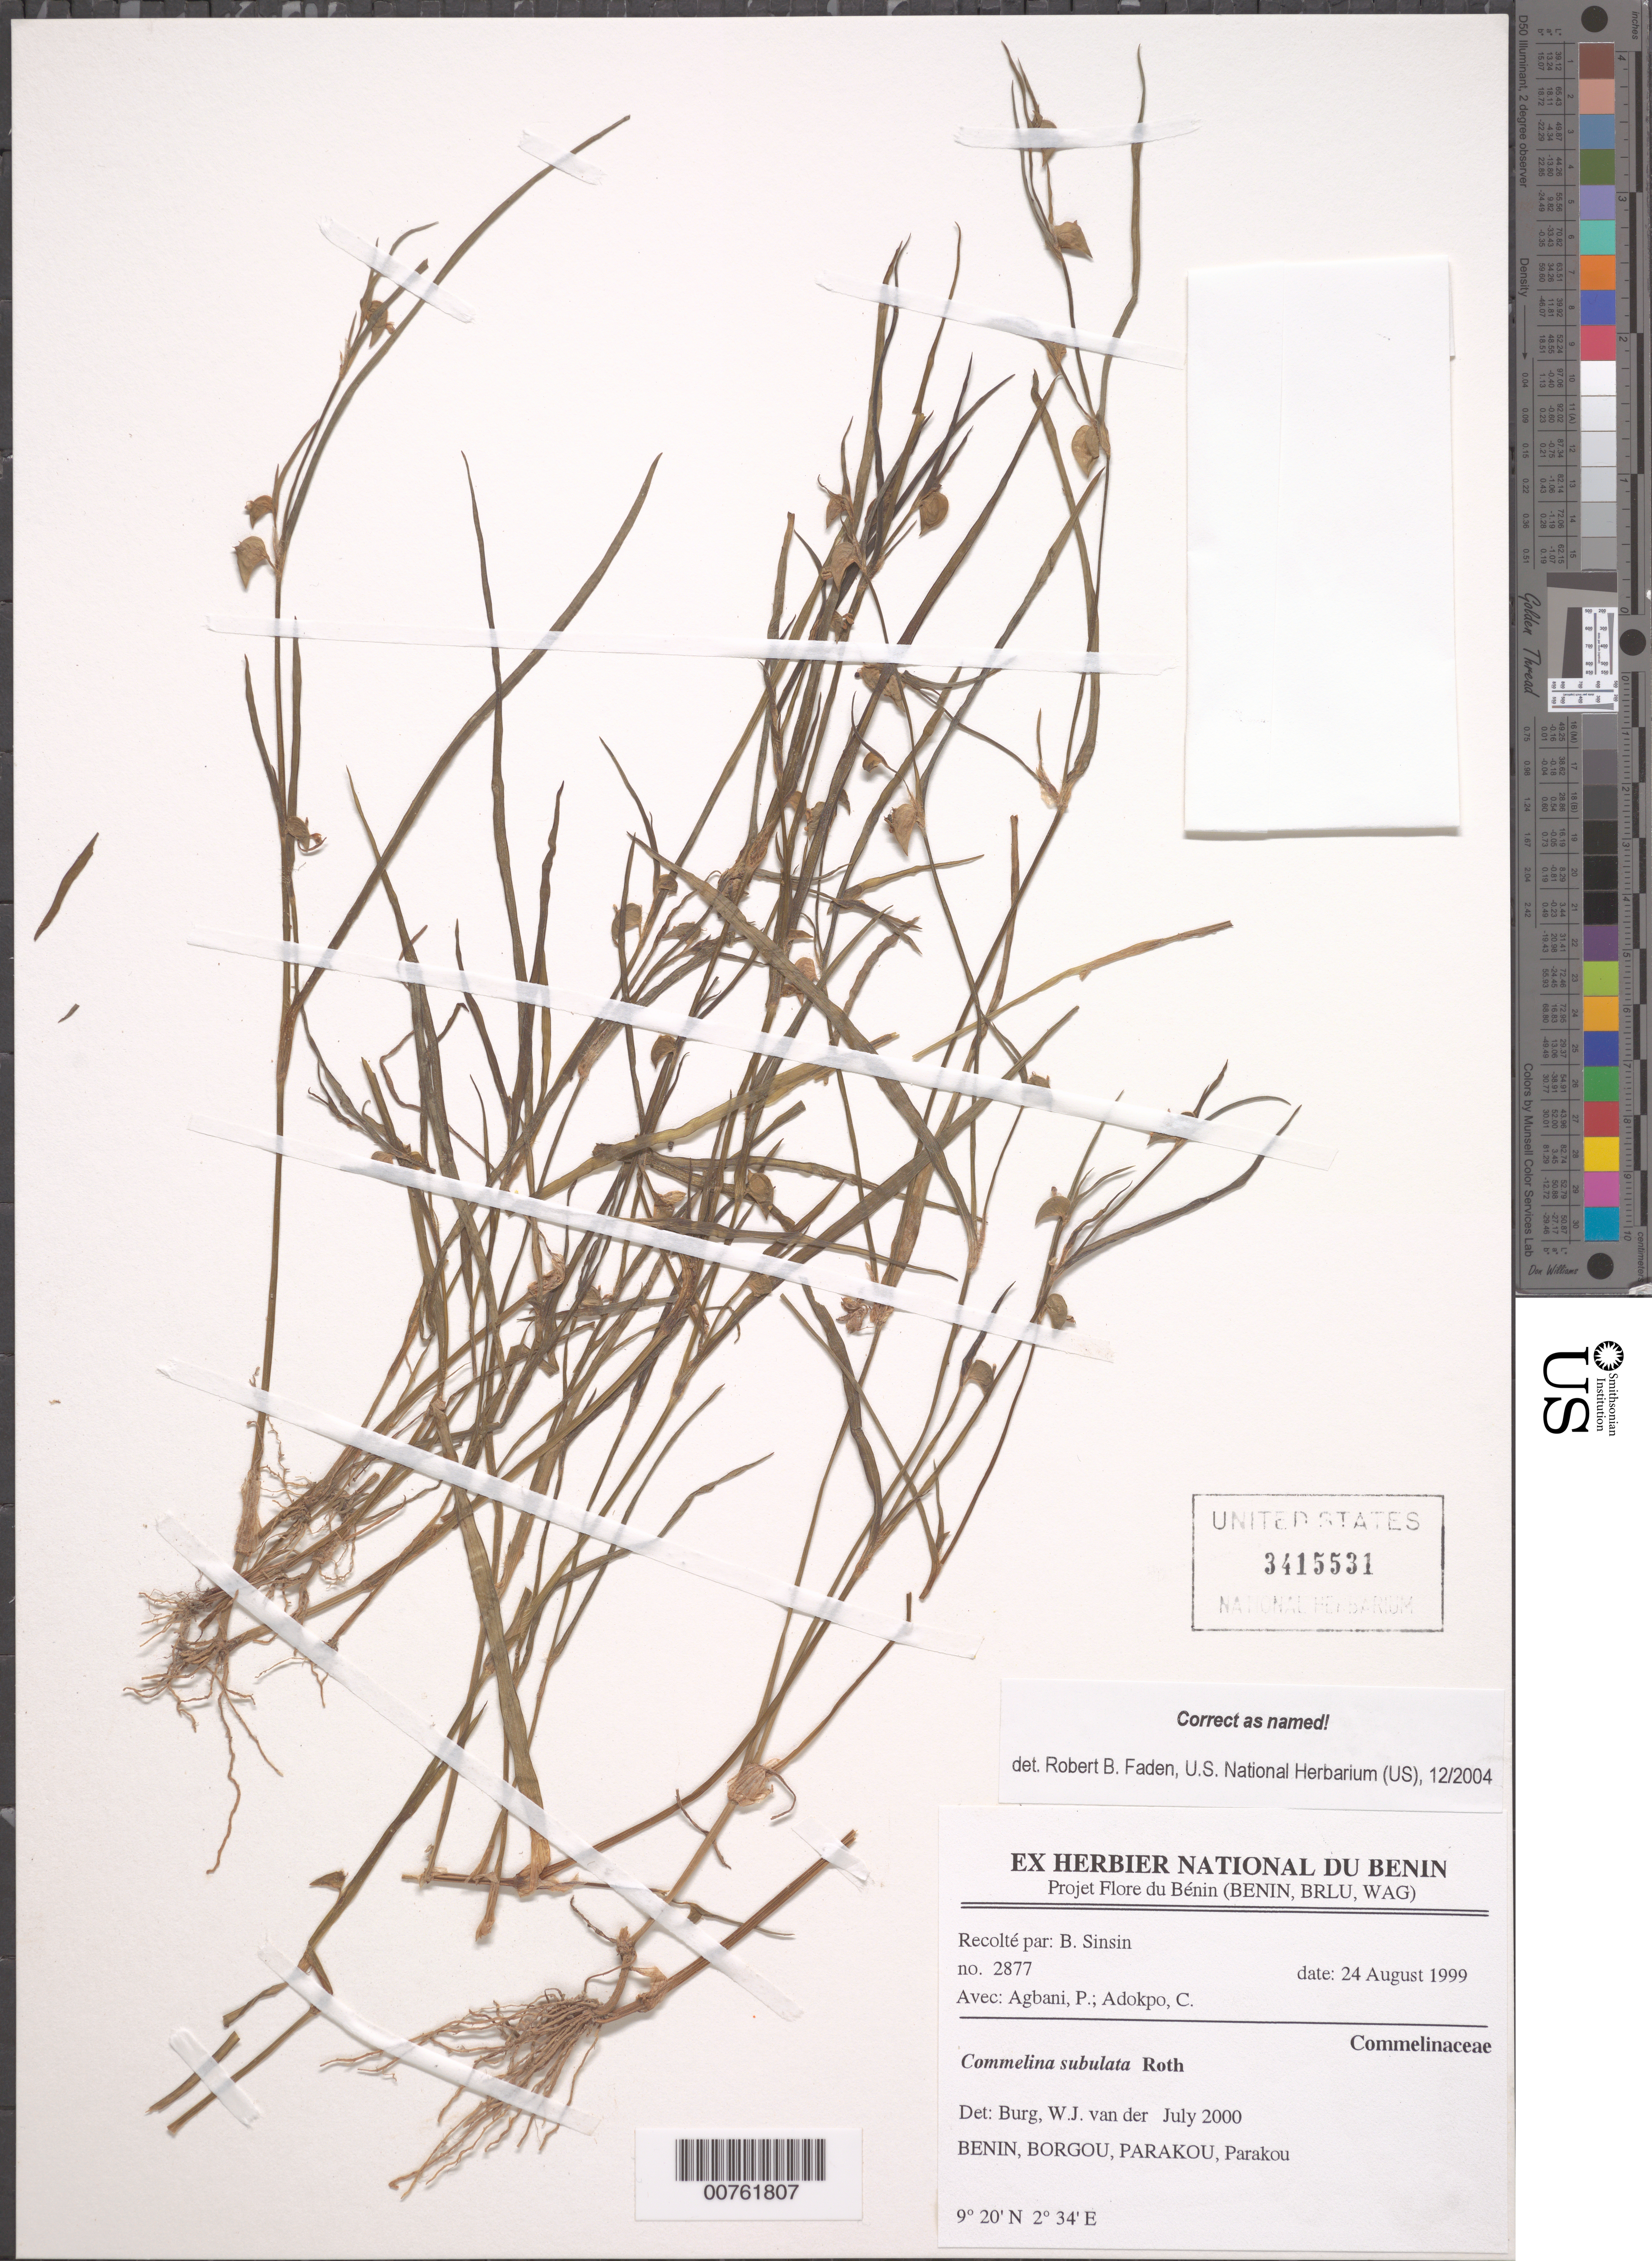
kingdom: Plantae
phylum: Tracheophyta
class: Liliopsida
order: Commelinales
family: Commelinaceae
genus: Commelina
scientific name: Commelina subulata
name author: Roth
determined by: Faden, Robert B., (US), Smithsonian Institution - National Museum of Natural History (UNITED STATES)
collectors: B. Sinsin, P. Agbani & C. Adokpo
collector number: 2877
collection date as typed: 24 Aug 1999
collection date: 1999-08-24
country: Benin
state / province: Borgou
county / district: Parakou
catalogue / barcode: US 3415531